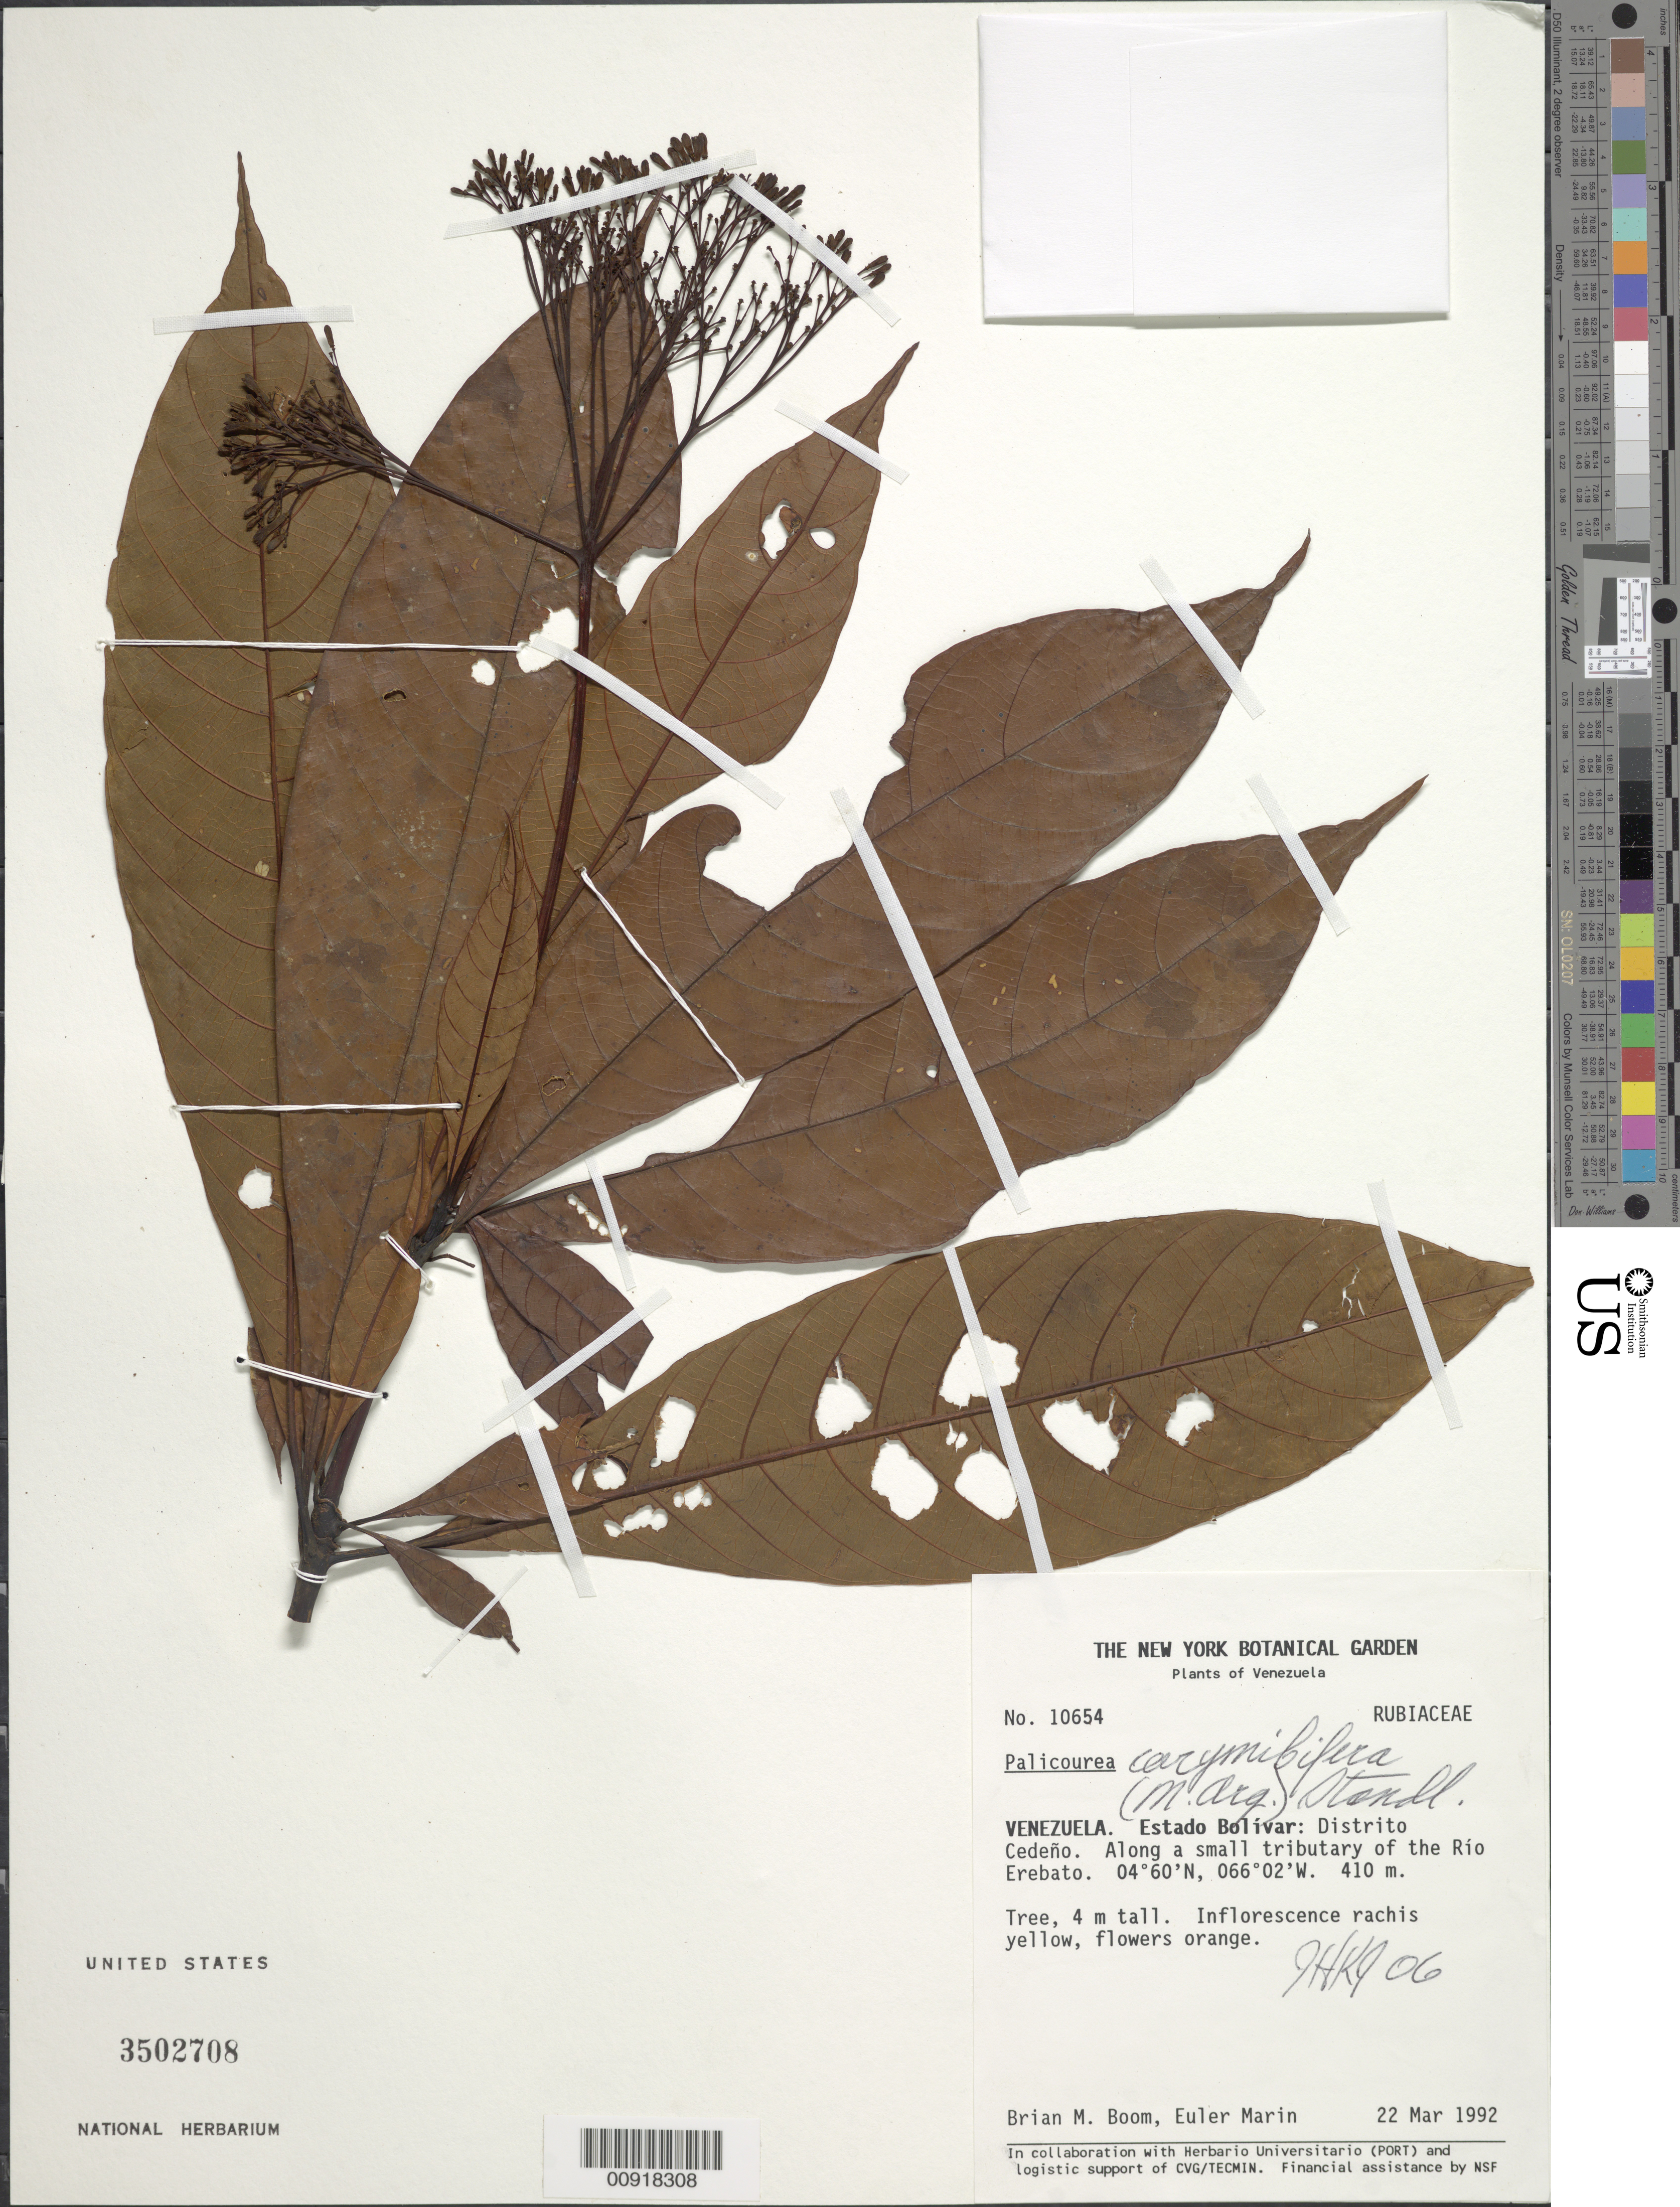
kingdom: Plantae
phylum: Tracheophyta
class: Magnoliopsida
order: Gentianales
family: Rubiaceae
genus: Palicourea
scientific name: Palicourea corymbifera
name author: (Müll. Arg.) Standl.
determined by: Kirkbride, J. H.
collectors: B. M. Boom & E. Marin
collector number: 10654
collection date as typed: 22-Mar-92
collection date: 1992-03-22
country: Venezuela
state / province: Bolívar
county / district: Cedeño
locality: Río Erebato, along small tributary of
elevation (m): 410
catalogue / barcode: US 3502708